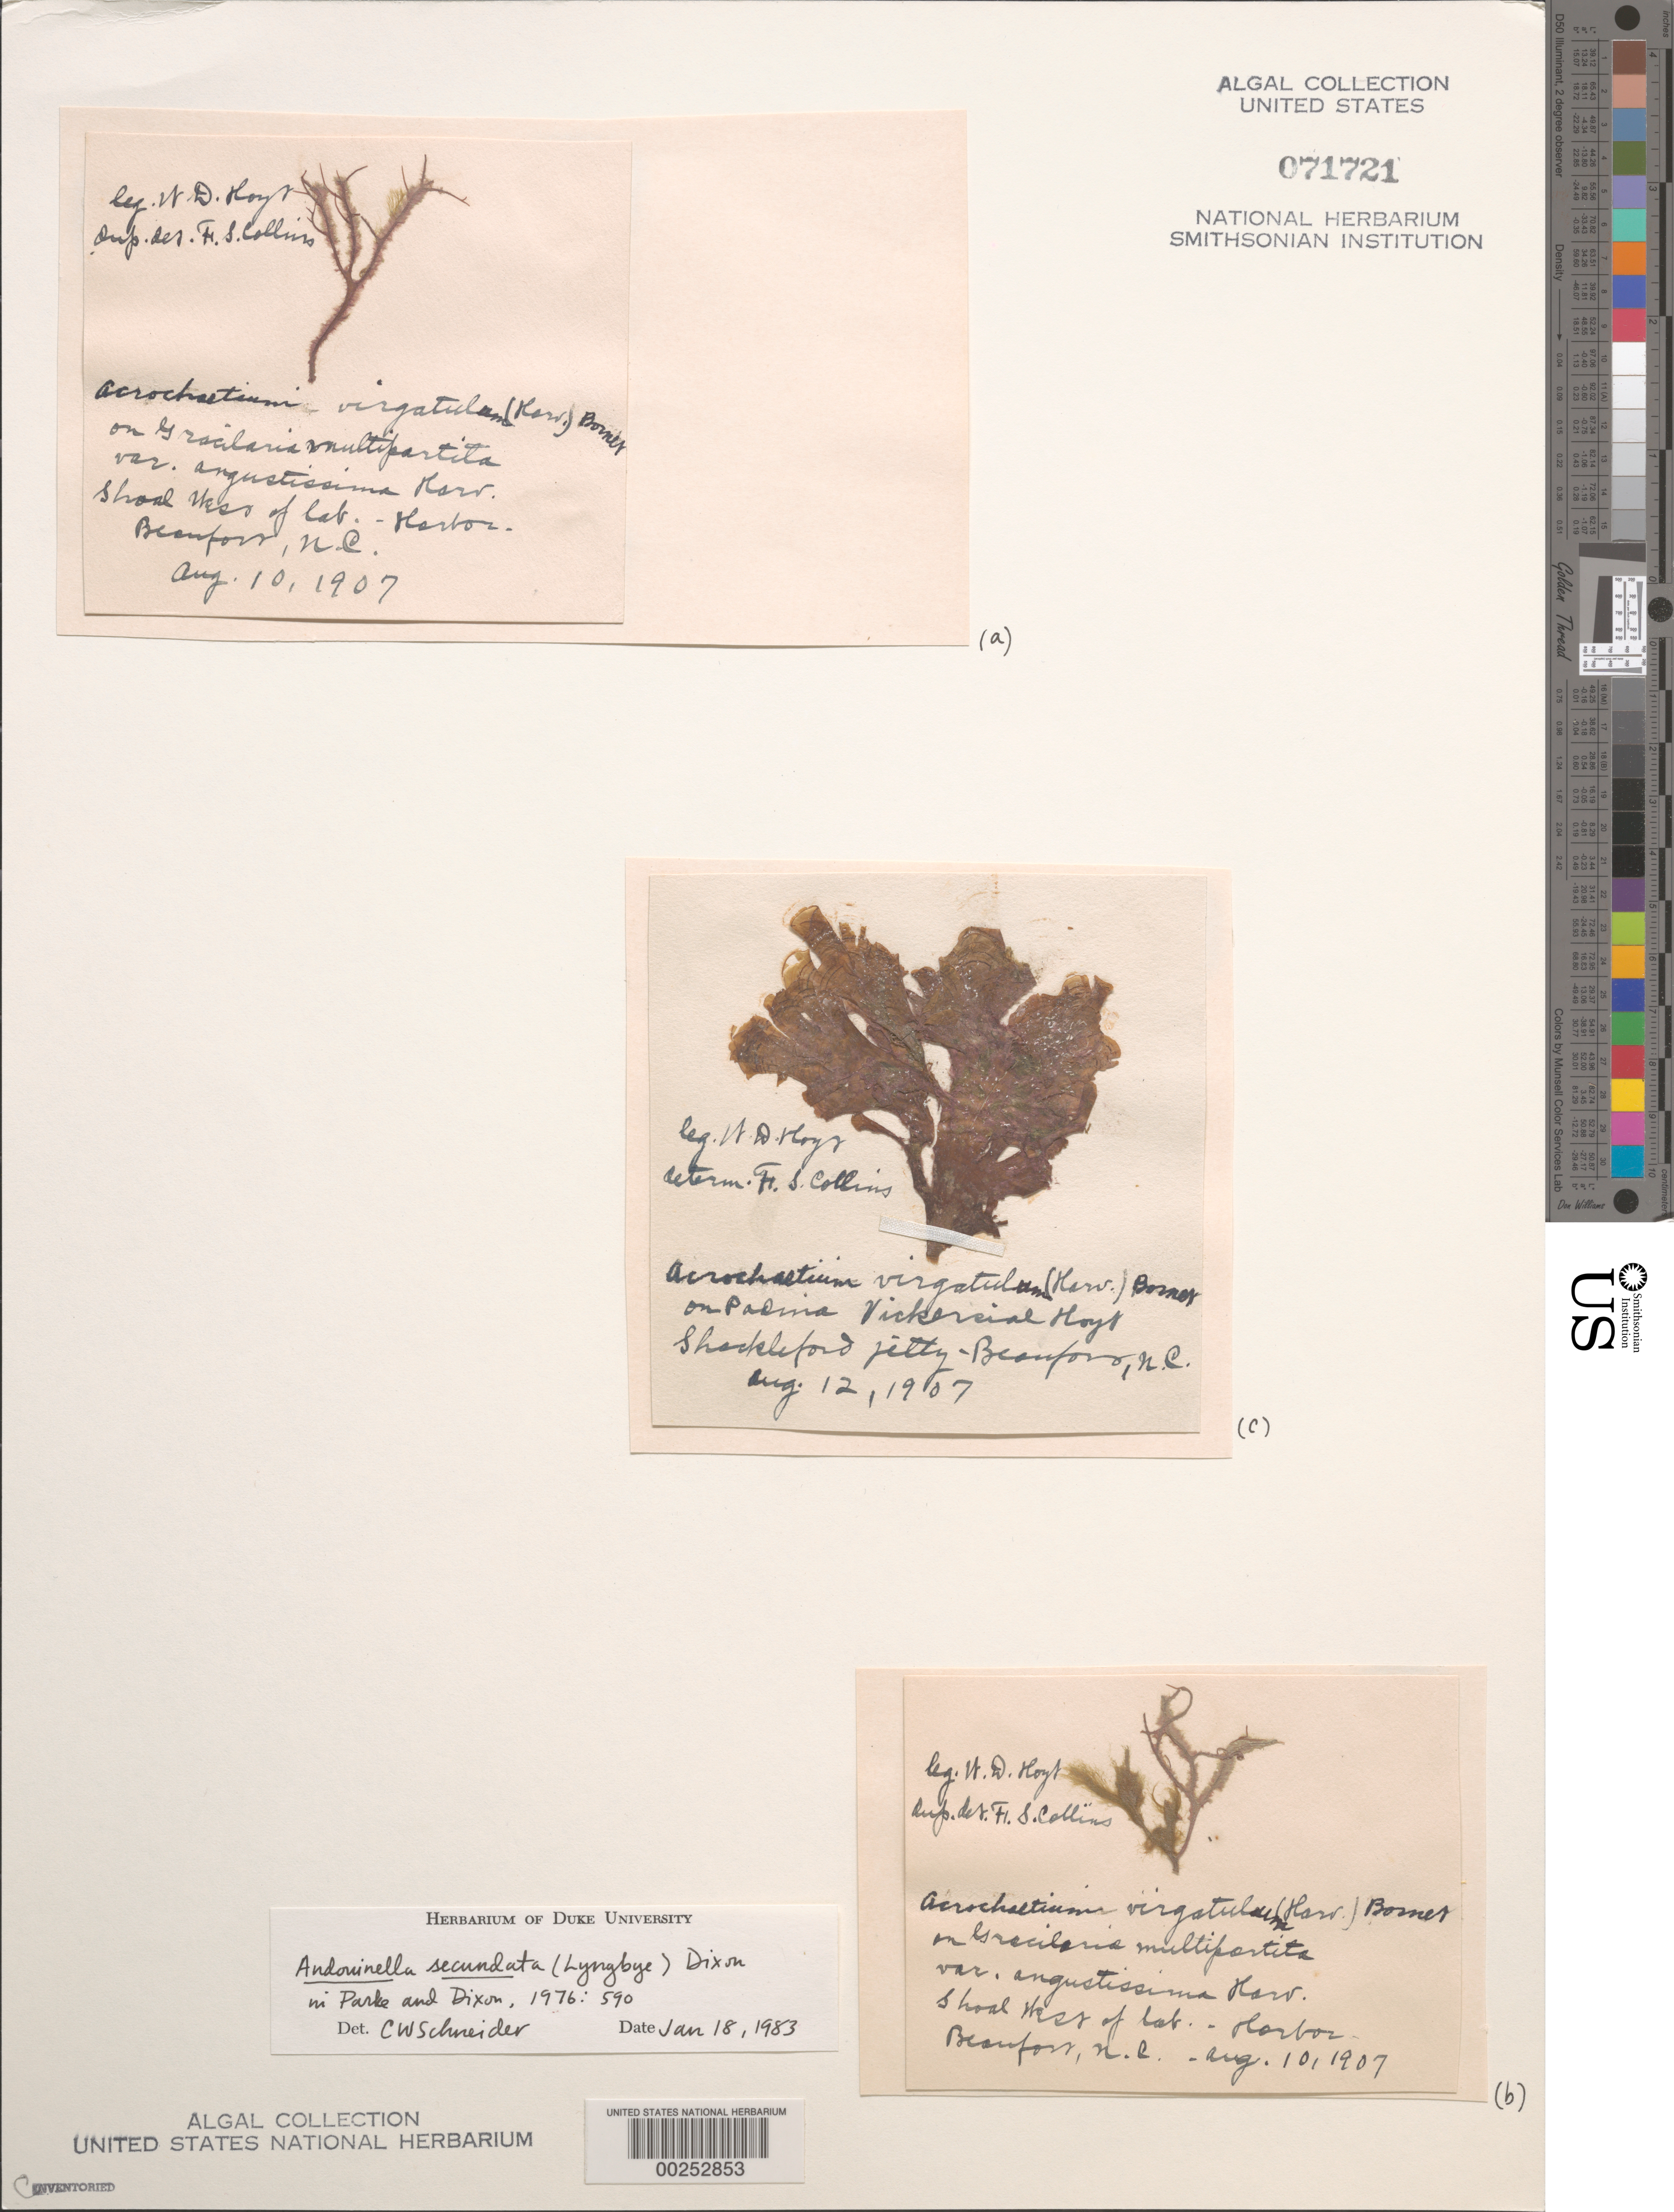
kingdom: Plantae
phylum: Rhodophyta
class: Florideophyceae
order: Acrochaetiales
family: Acrochaetiaceae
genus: Acrochaetium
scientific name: Acrochaetium secundatum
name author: (Lyngb.) Näg. in Näg. & C. Cramer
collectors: W. D. Hoyt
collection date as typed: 10 Aug 1907 AND 12 Aug 1907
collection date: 1907-08-10,1907-08-12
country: United States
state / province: North Carolina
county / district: Carteret County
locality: Beaufort Harbor and Shackleford jetty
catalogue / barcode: US 71721